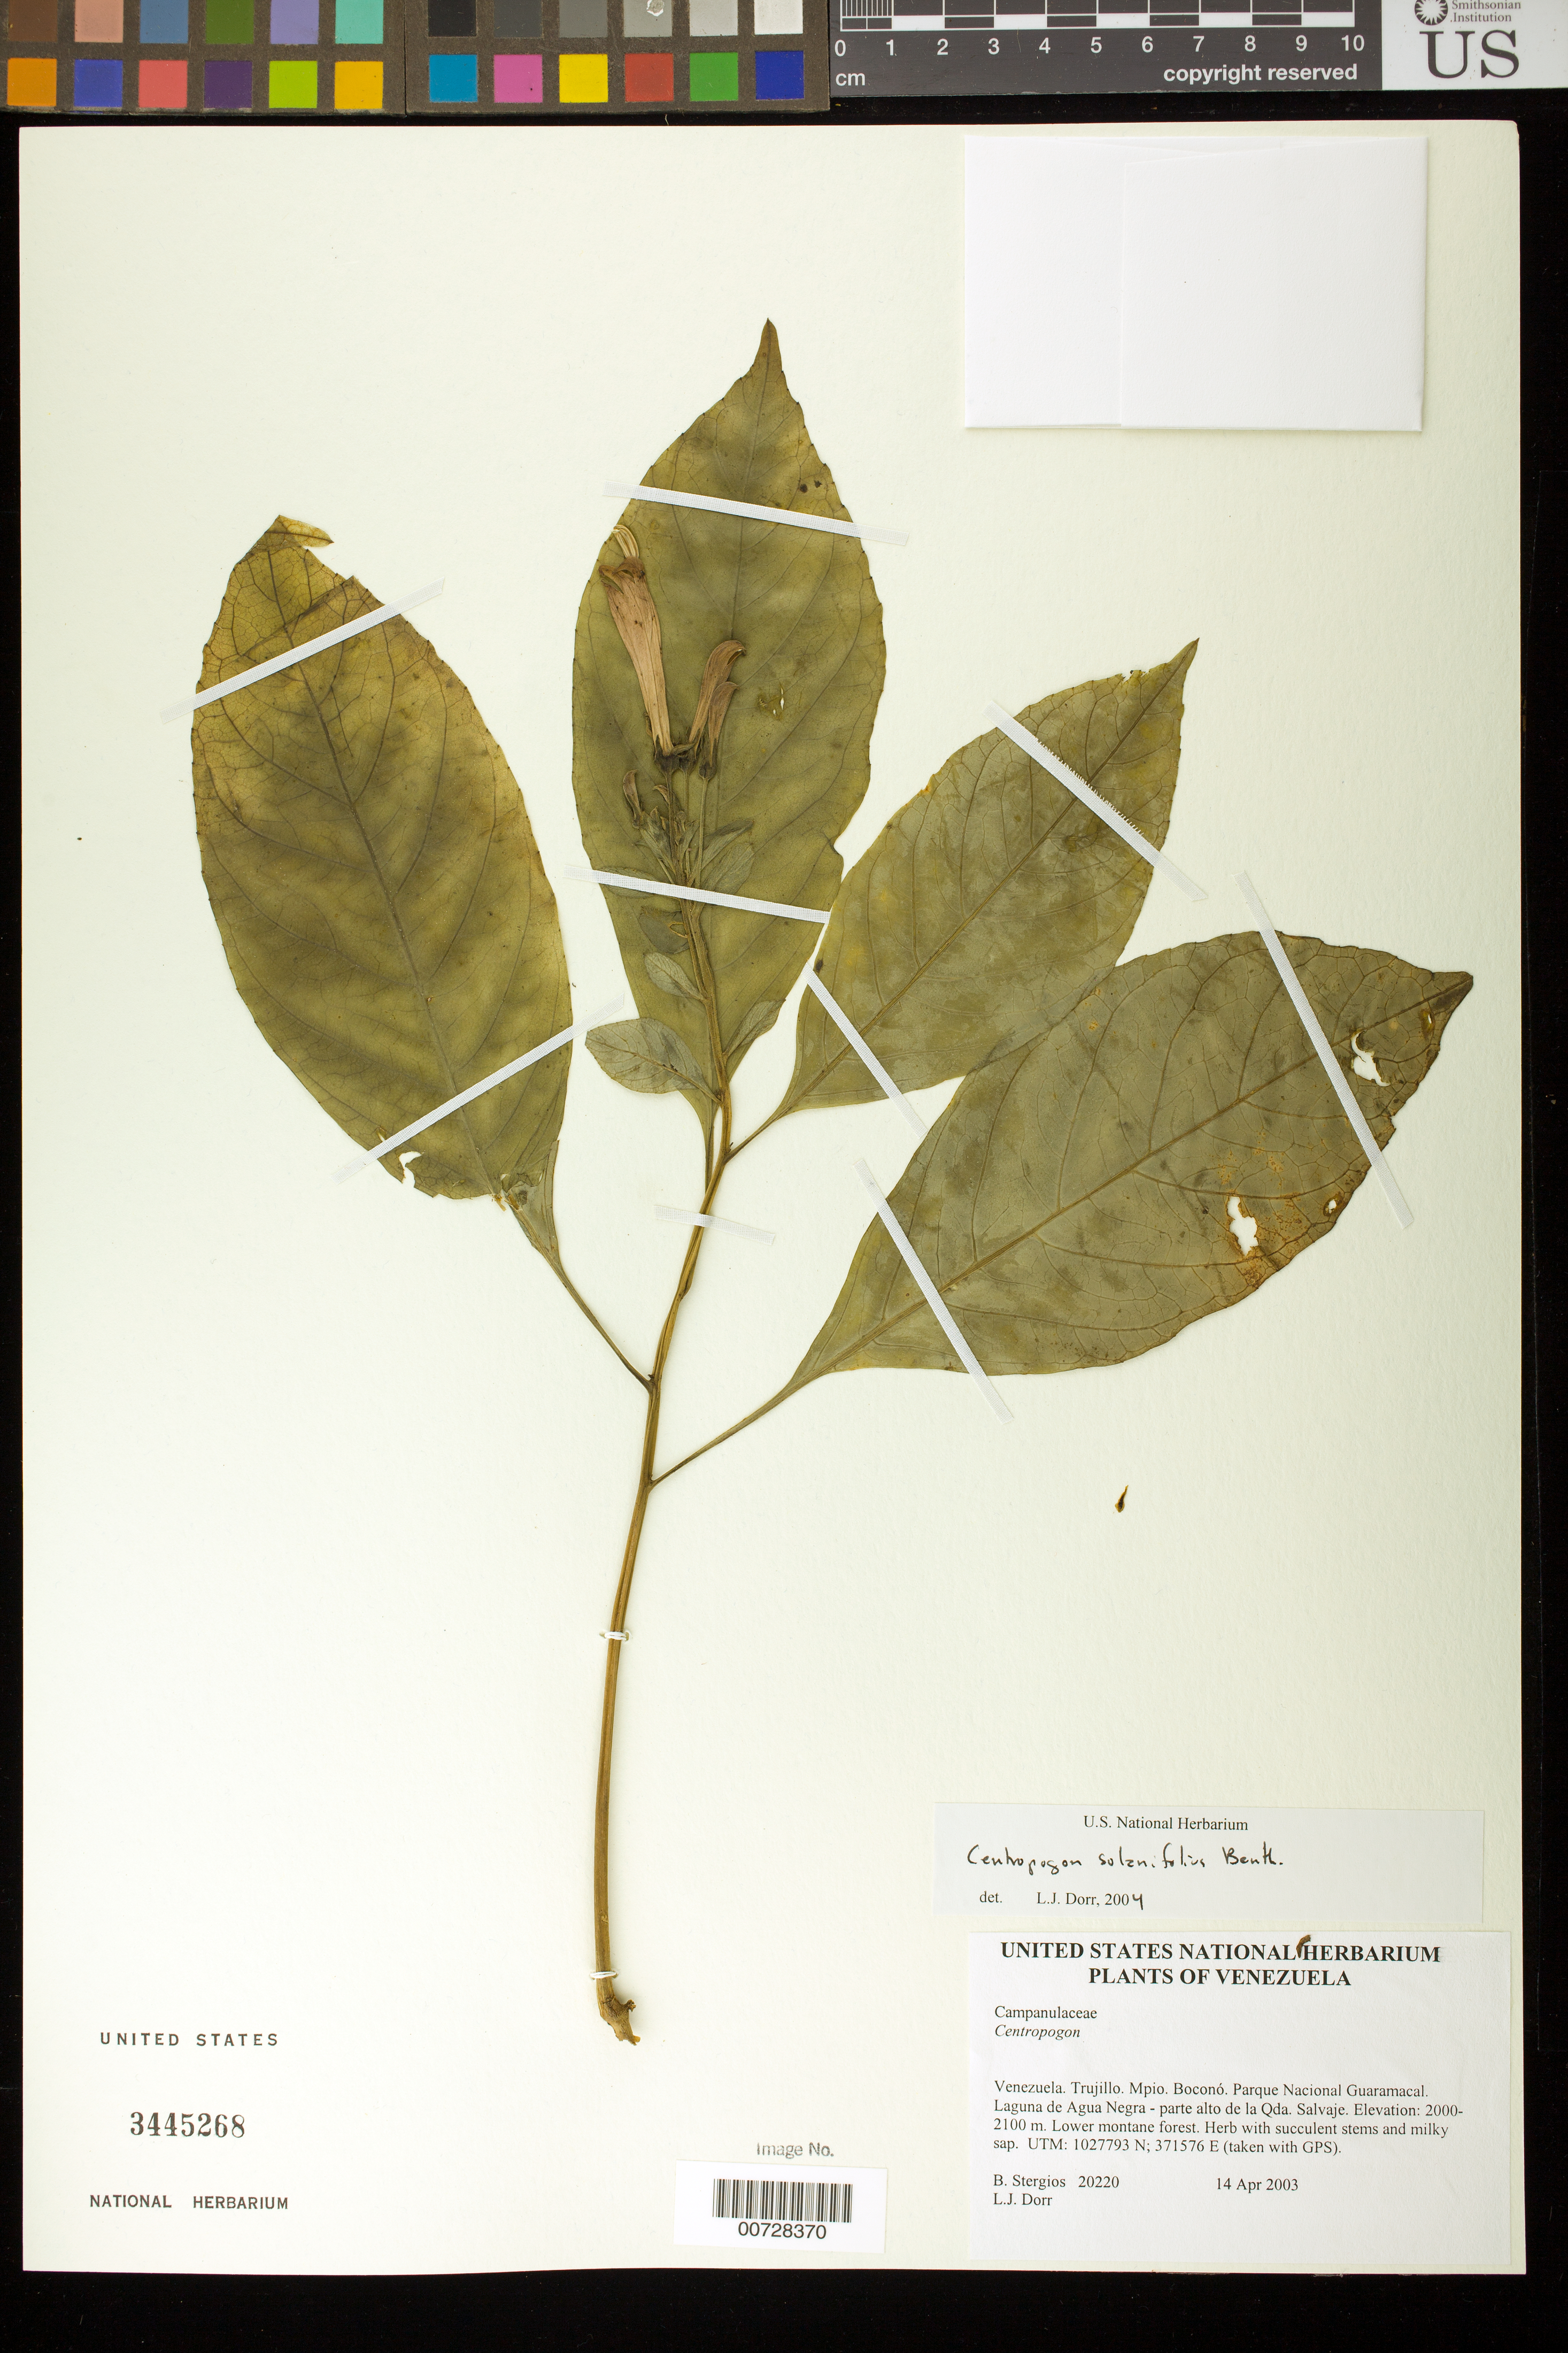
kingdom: Plantae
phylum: Tracheophyta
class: Magnoliopsida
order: Asterales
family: Campanulaceae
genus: Centropogon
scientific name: Centropogon solanifolius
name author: Benth.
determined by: Dorr, L. J., (BOT), Smithsonian Institution - National Museum of Natural History (UNITED STATES)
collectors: B. G. Stergios & L. J. Dorr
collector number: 20220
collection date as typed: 14 Apr 2003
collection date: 2003-04-14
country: Venezuela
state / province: Trujillo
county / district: Boconó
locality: Parque Nacional Guaramacal. Laguna de Agua Negra - parte alto de la Qda. Salvaje.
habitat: Lower montane forest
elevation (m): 2000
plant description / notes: CTES, F, K, MO, NY, OSH, PORT, US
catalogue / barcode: US 3445268